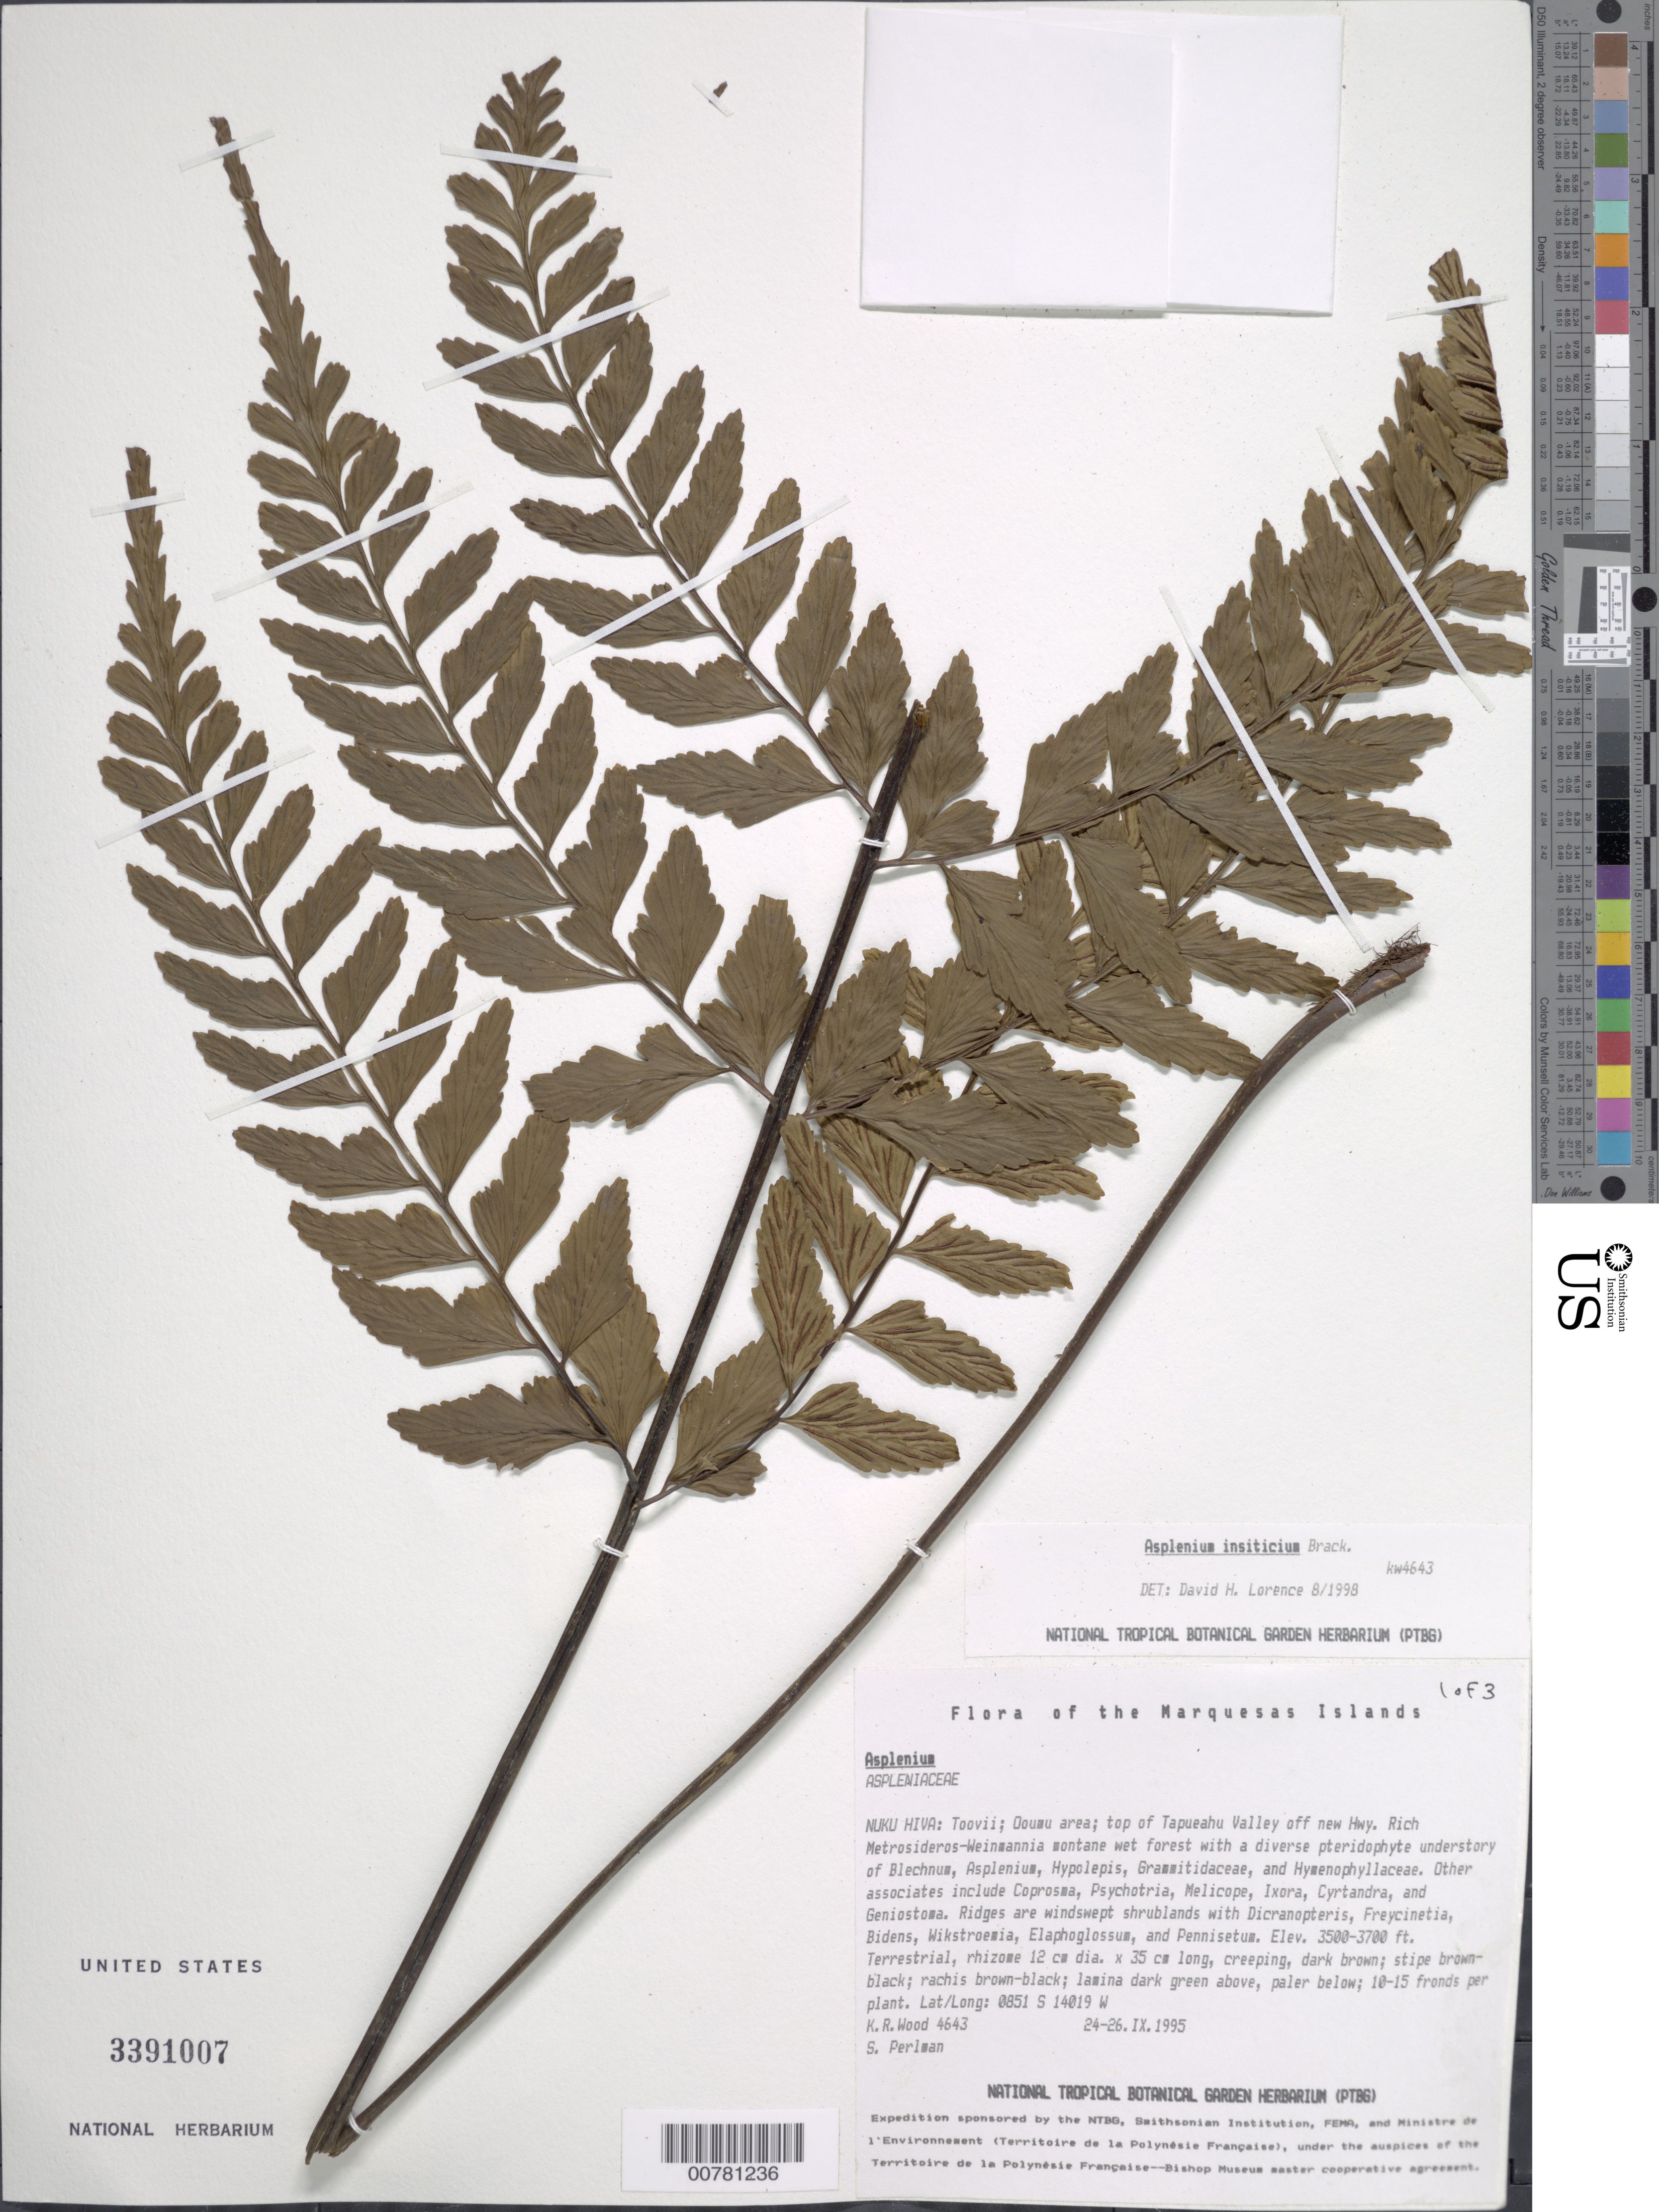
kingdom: Plantae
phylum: Tracheophyta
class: Polypodiopsida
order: Polypodiales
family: Aspleniaceae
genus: Asplenium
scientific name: Asplenium insiticium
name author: Brack. in Wilkes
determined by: Lorence, David H., (PTBG), National Tropical Botanical Garden (UNITED STATES)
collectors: K. R. Wood & S. P. Perlman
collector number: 4643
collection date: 1995-09-24/1995-09-26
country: French Polynesia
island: Nuku Hiva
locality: Toovii, Ooumu area, top of Tapueahu Valley off new hwy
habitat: Rich Metrosideros - Weinmannia montane wet forests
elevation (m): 1067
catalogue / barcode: US 3391007